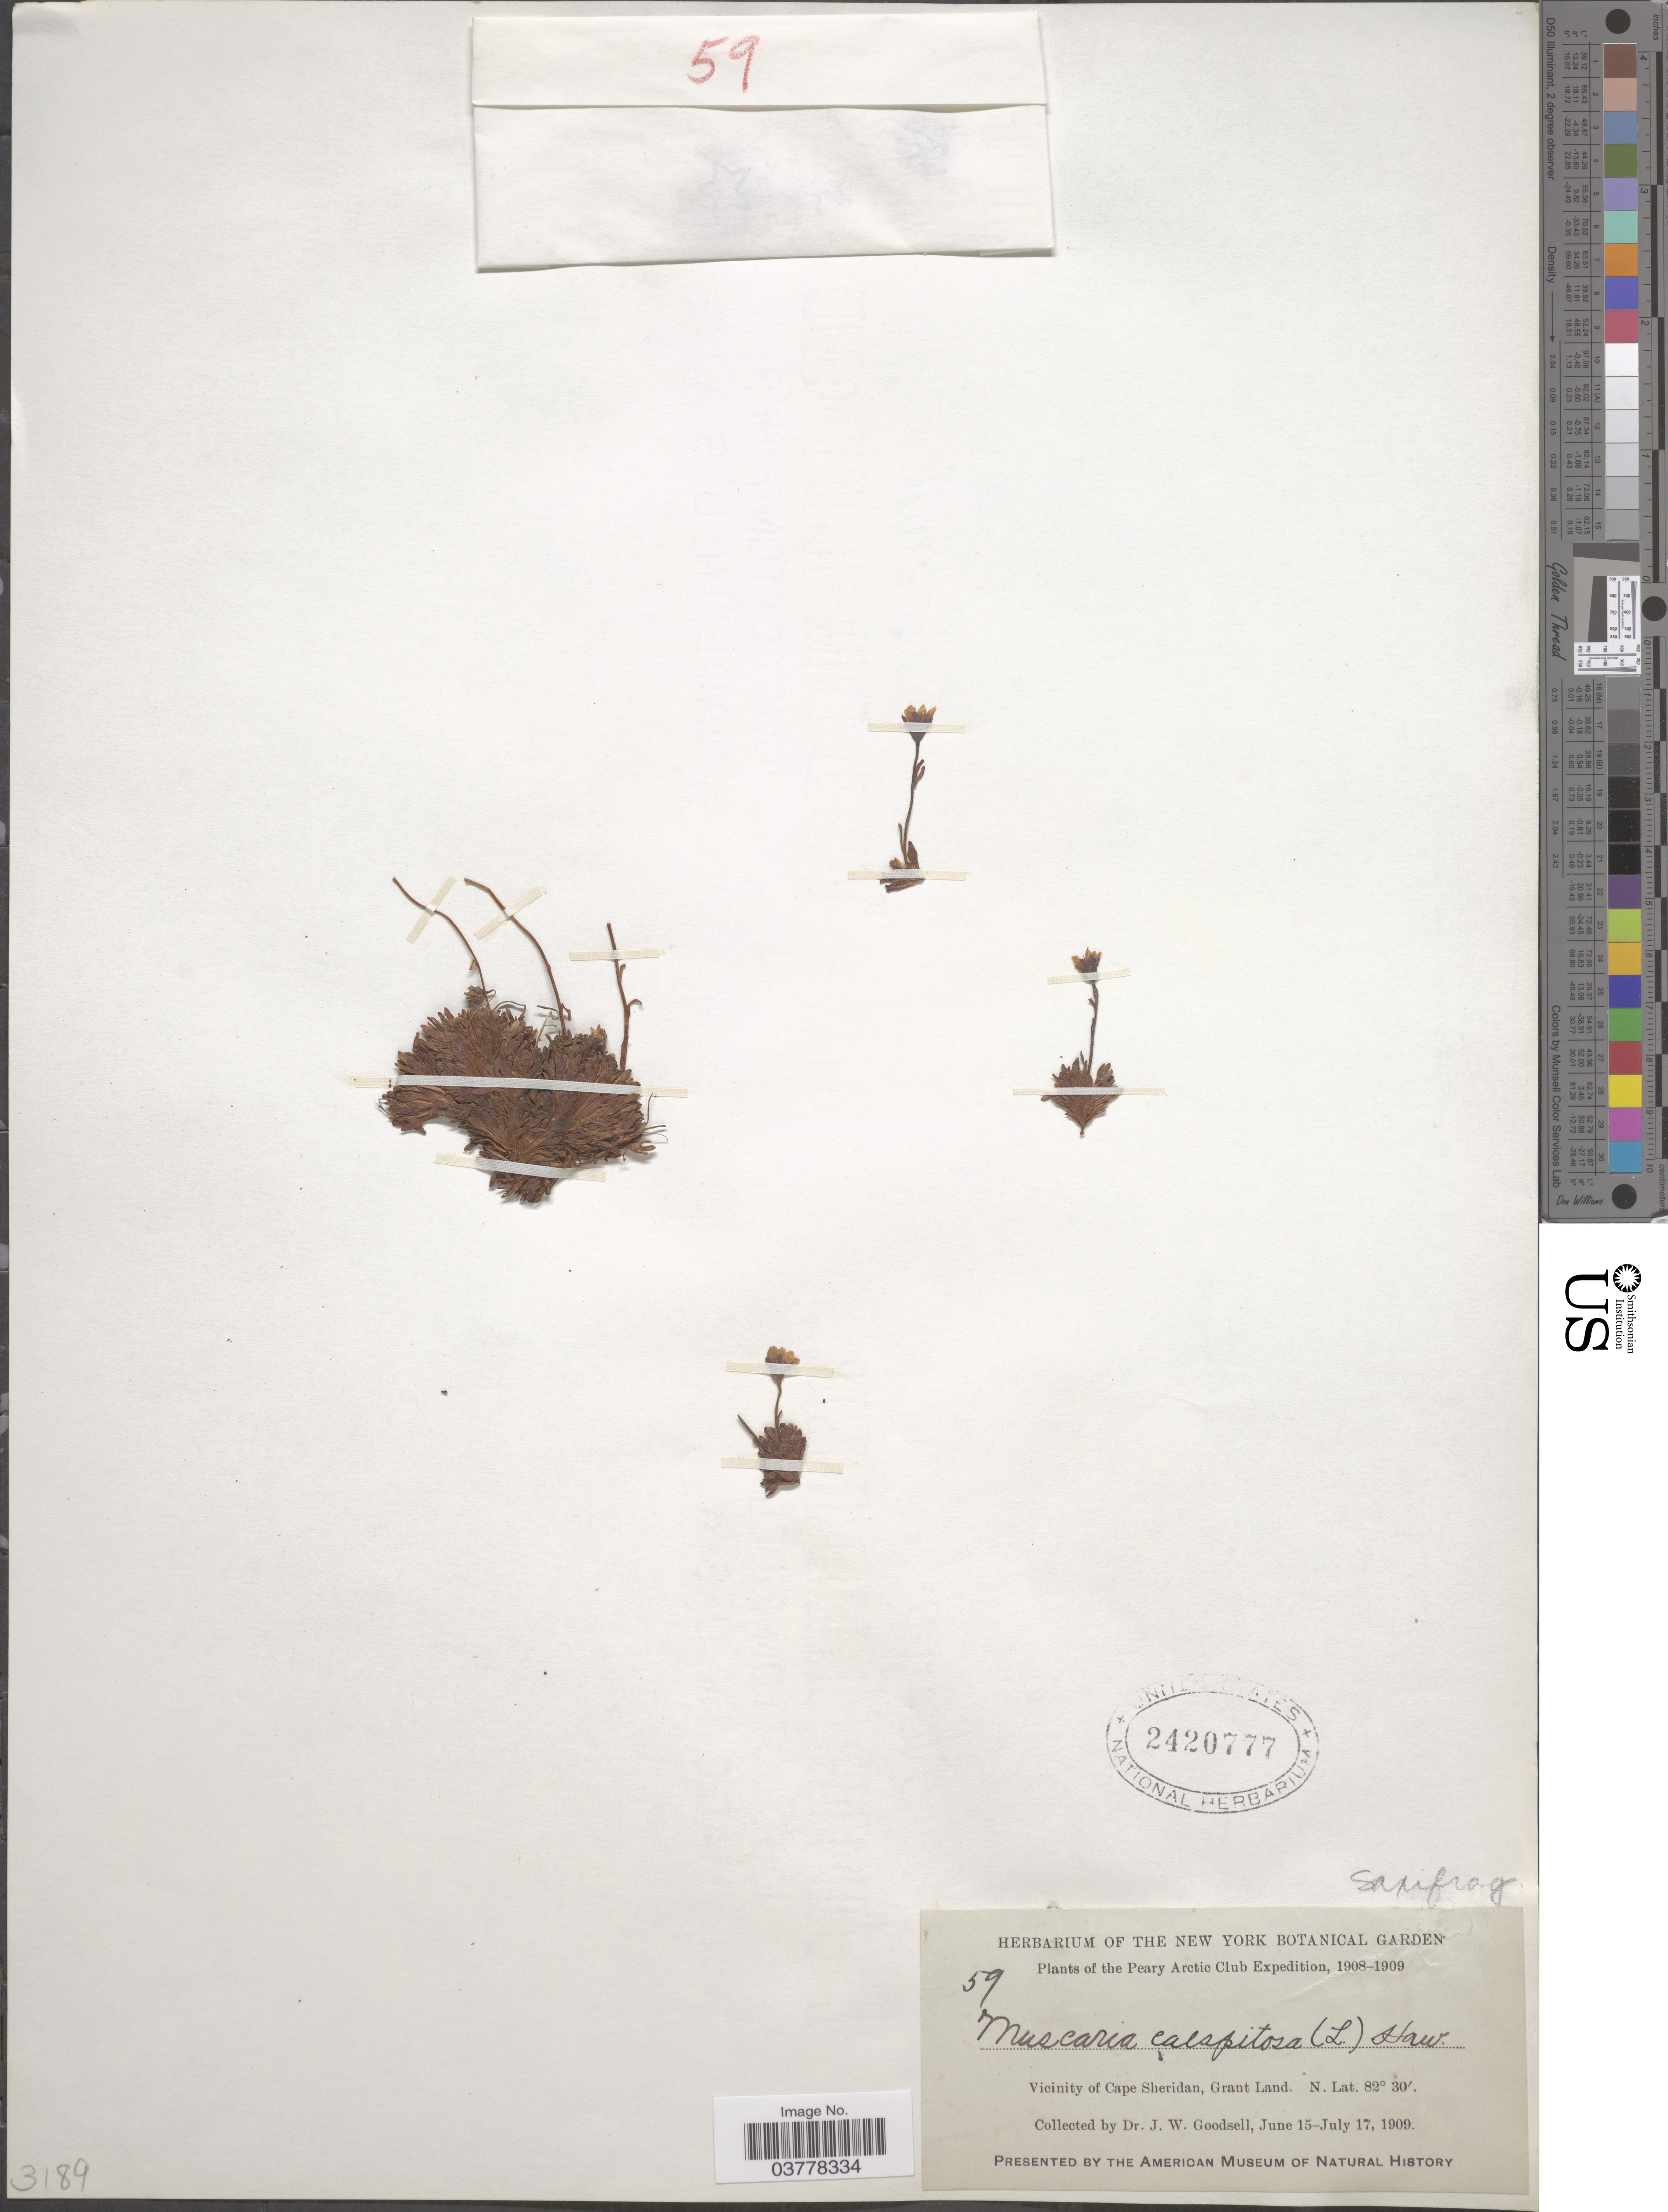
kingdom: Plantae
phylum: Tracheophyta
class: Magnoliopsida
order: Saxifragales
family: Saxifragaceae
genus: Saxifraga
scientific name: Saxifraga caespitosa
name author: L.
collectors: J. Goodsell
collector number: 59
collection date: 1909-06-15/1909-07-17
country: Canada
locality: Vicinity of Cape Sheridan, Grant Land.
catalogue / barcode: US 2420777